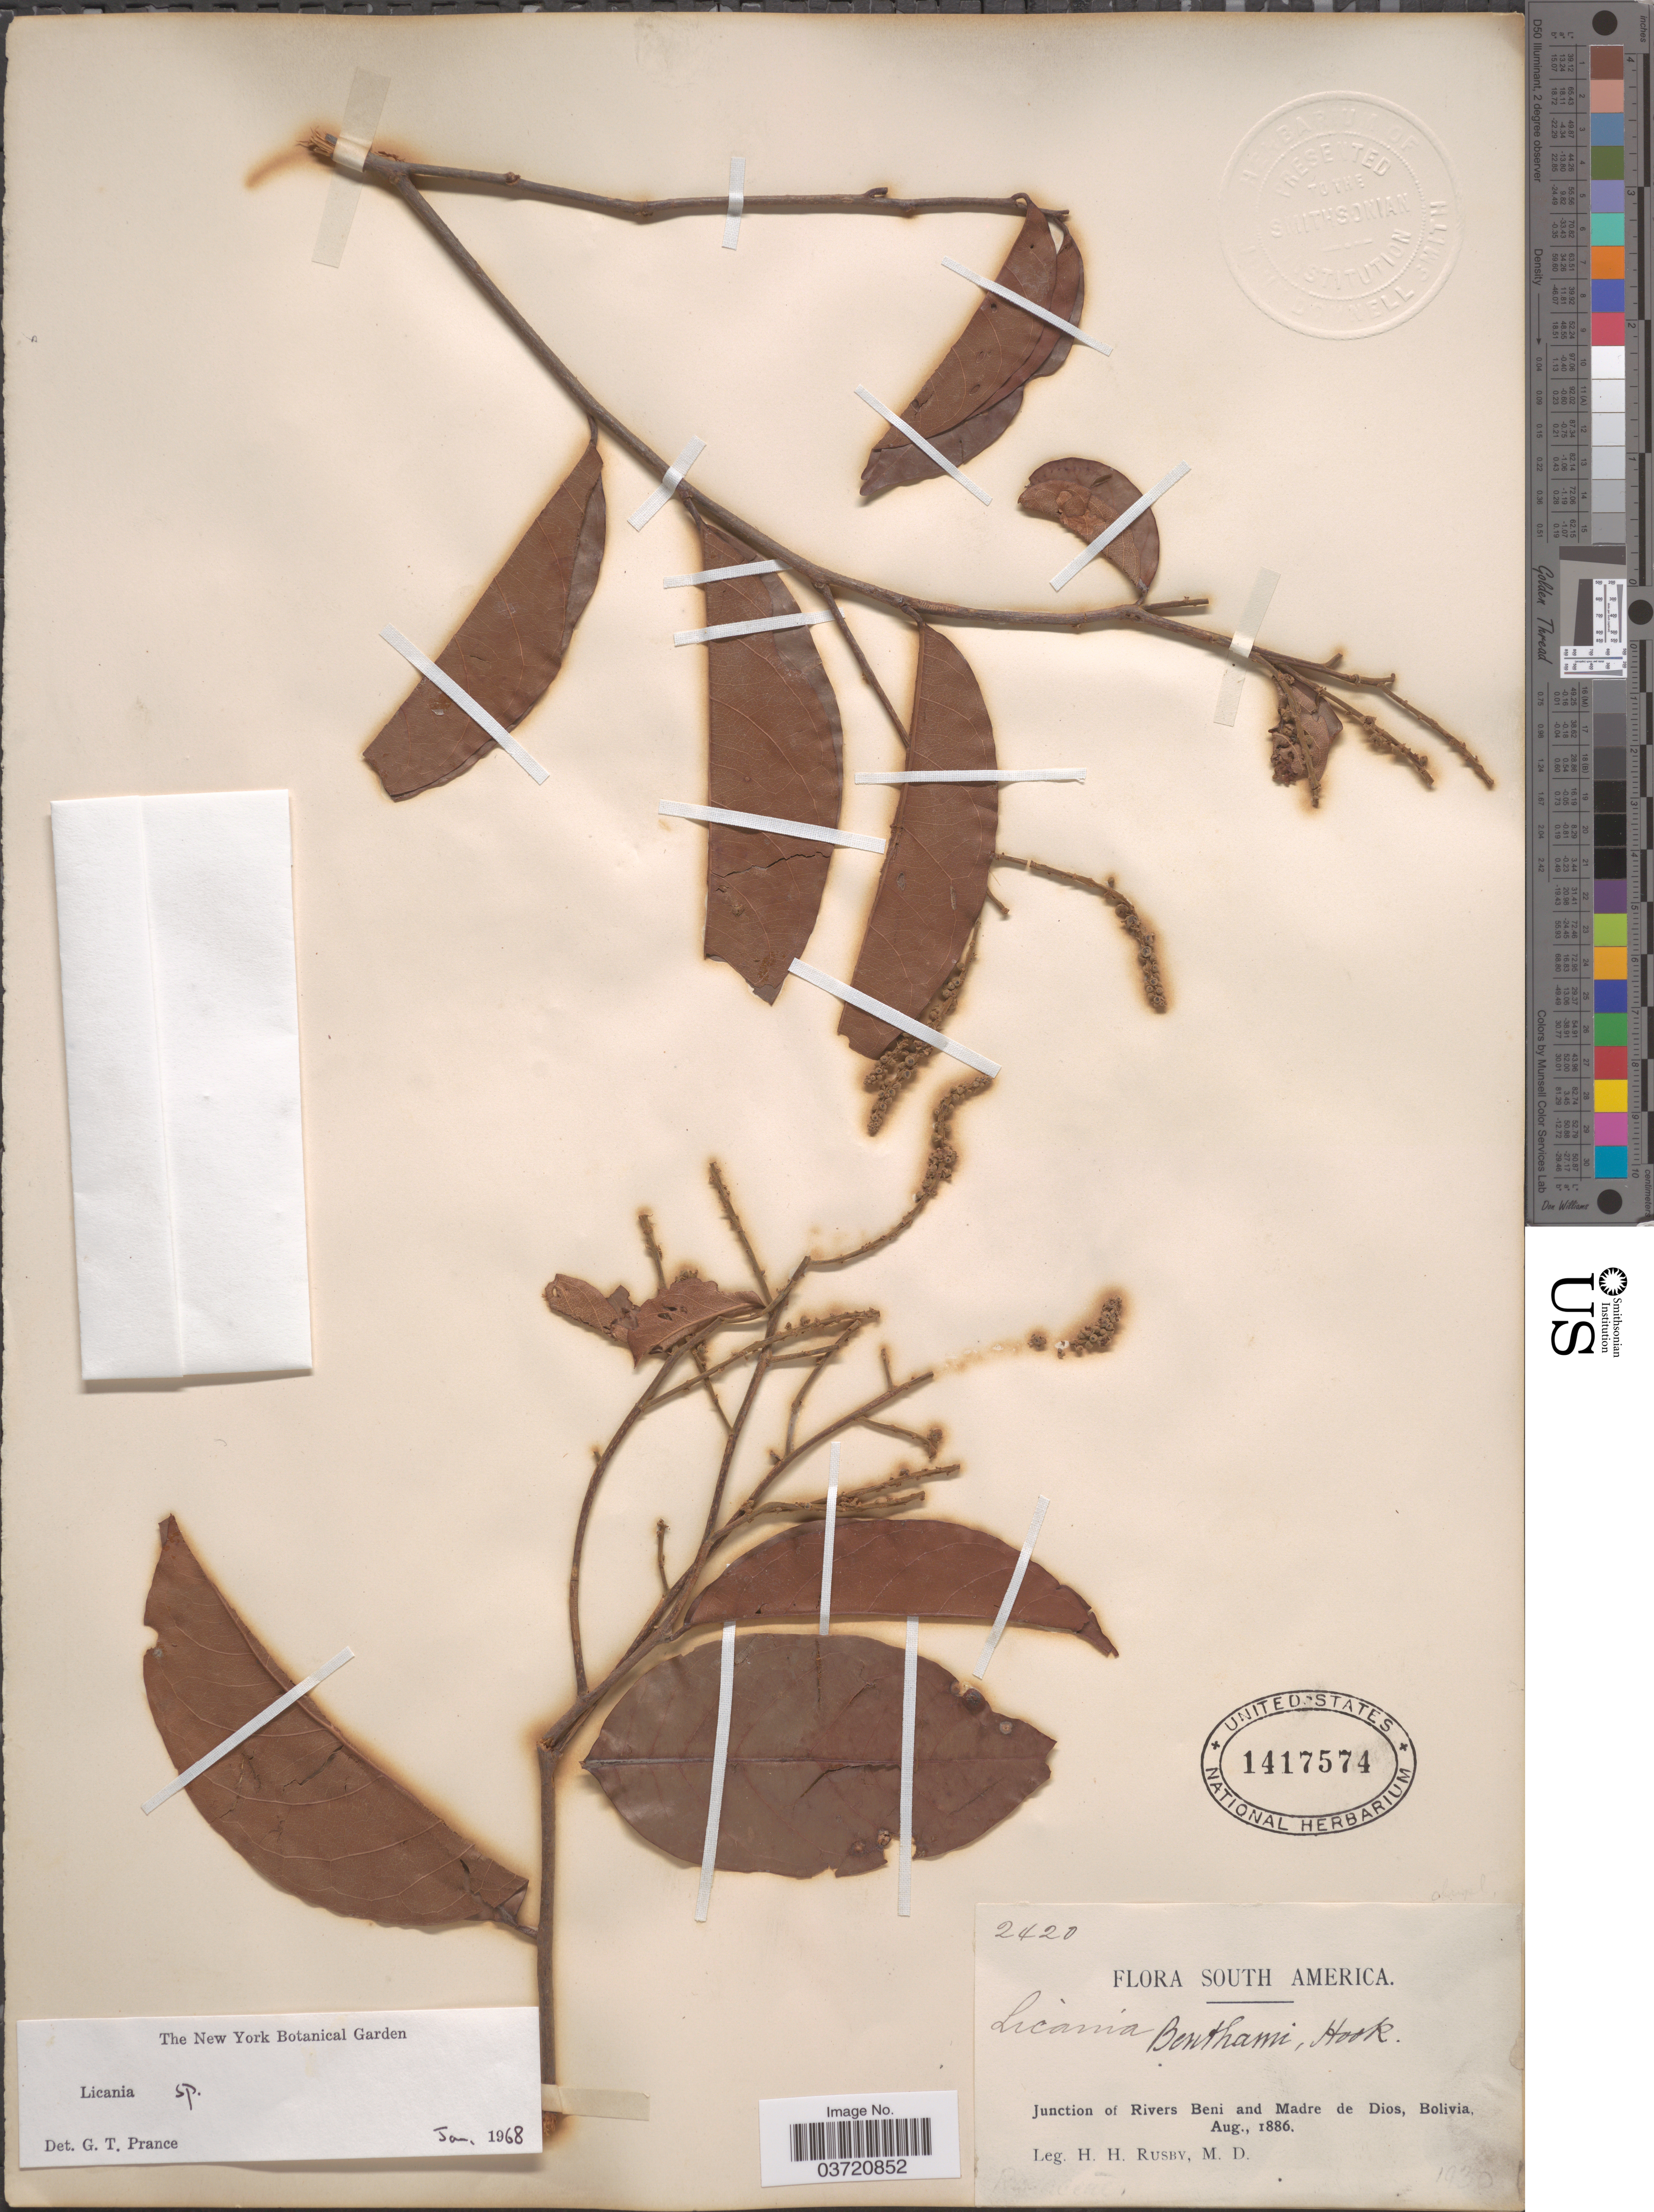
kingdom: Plantae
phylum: Tracheophyta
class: Magnoliopsida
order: Malpighiales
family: Chrysobalanaceae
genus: Licania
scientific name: Licania sp.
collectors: H. H. Rusby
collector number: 2420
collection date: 1886-08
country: Bolivia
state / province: Beni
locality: Junction of Rivers Beni and Madre de Dios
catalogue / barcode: US 1417574